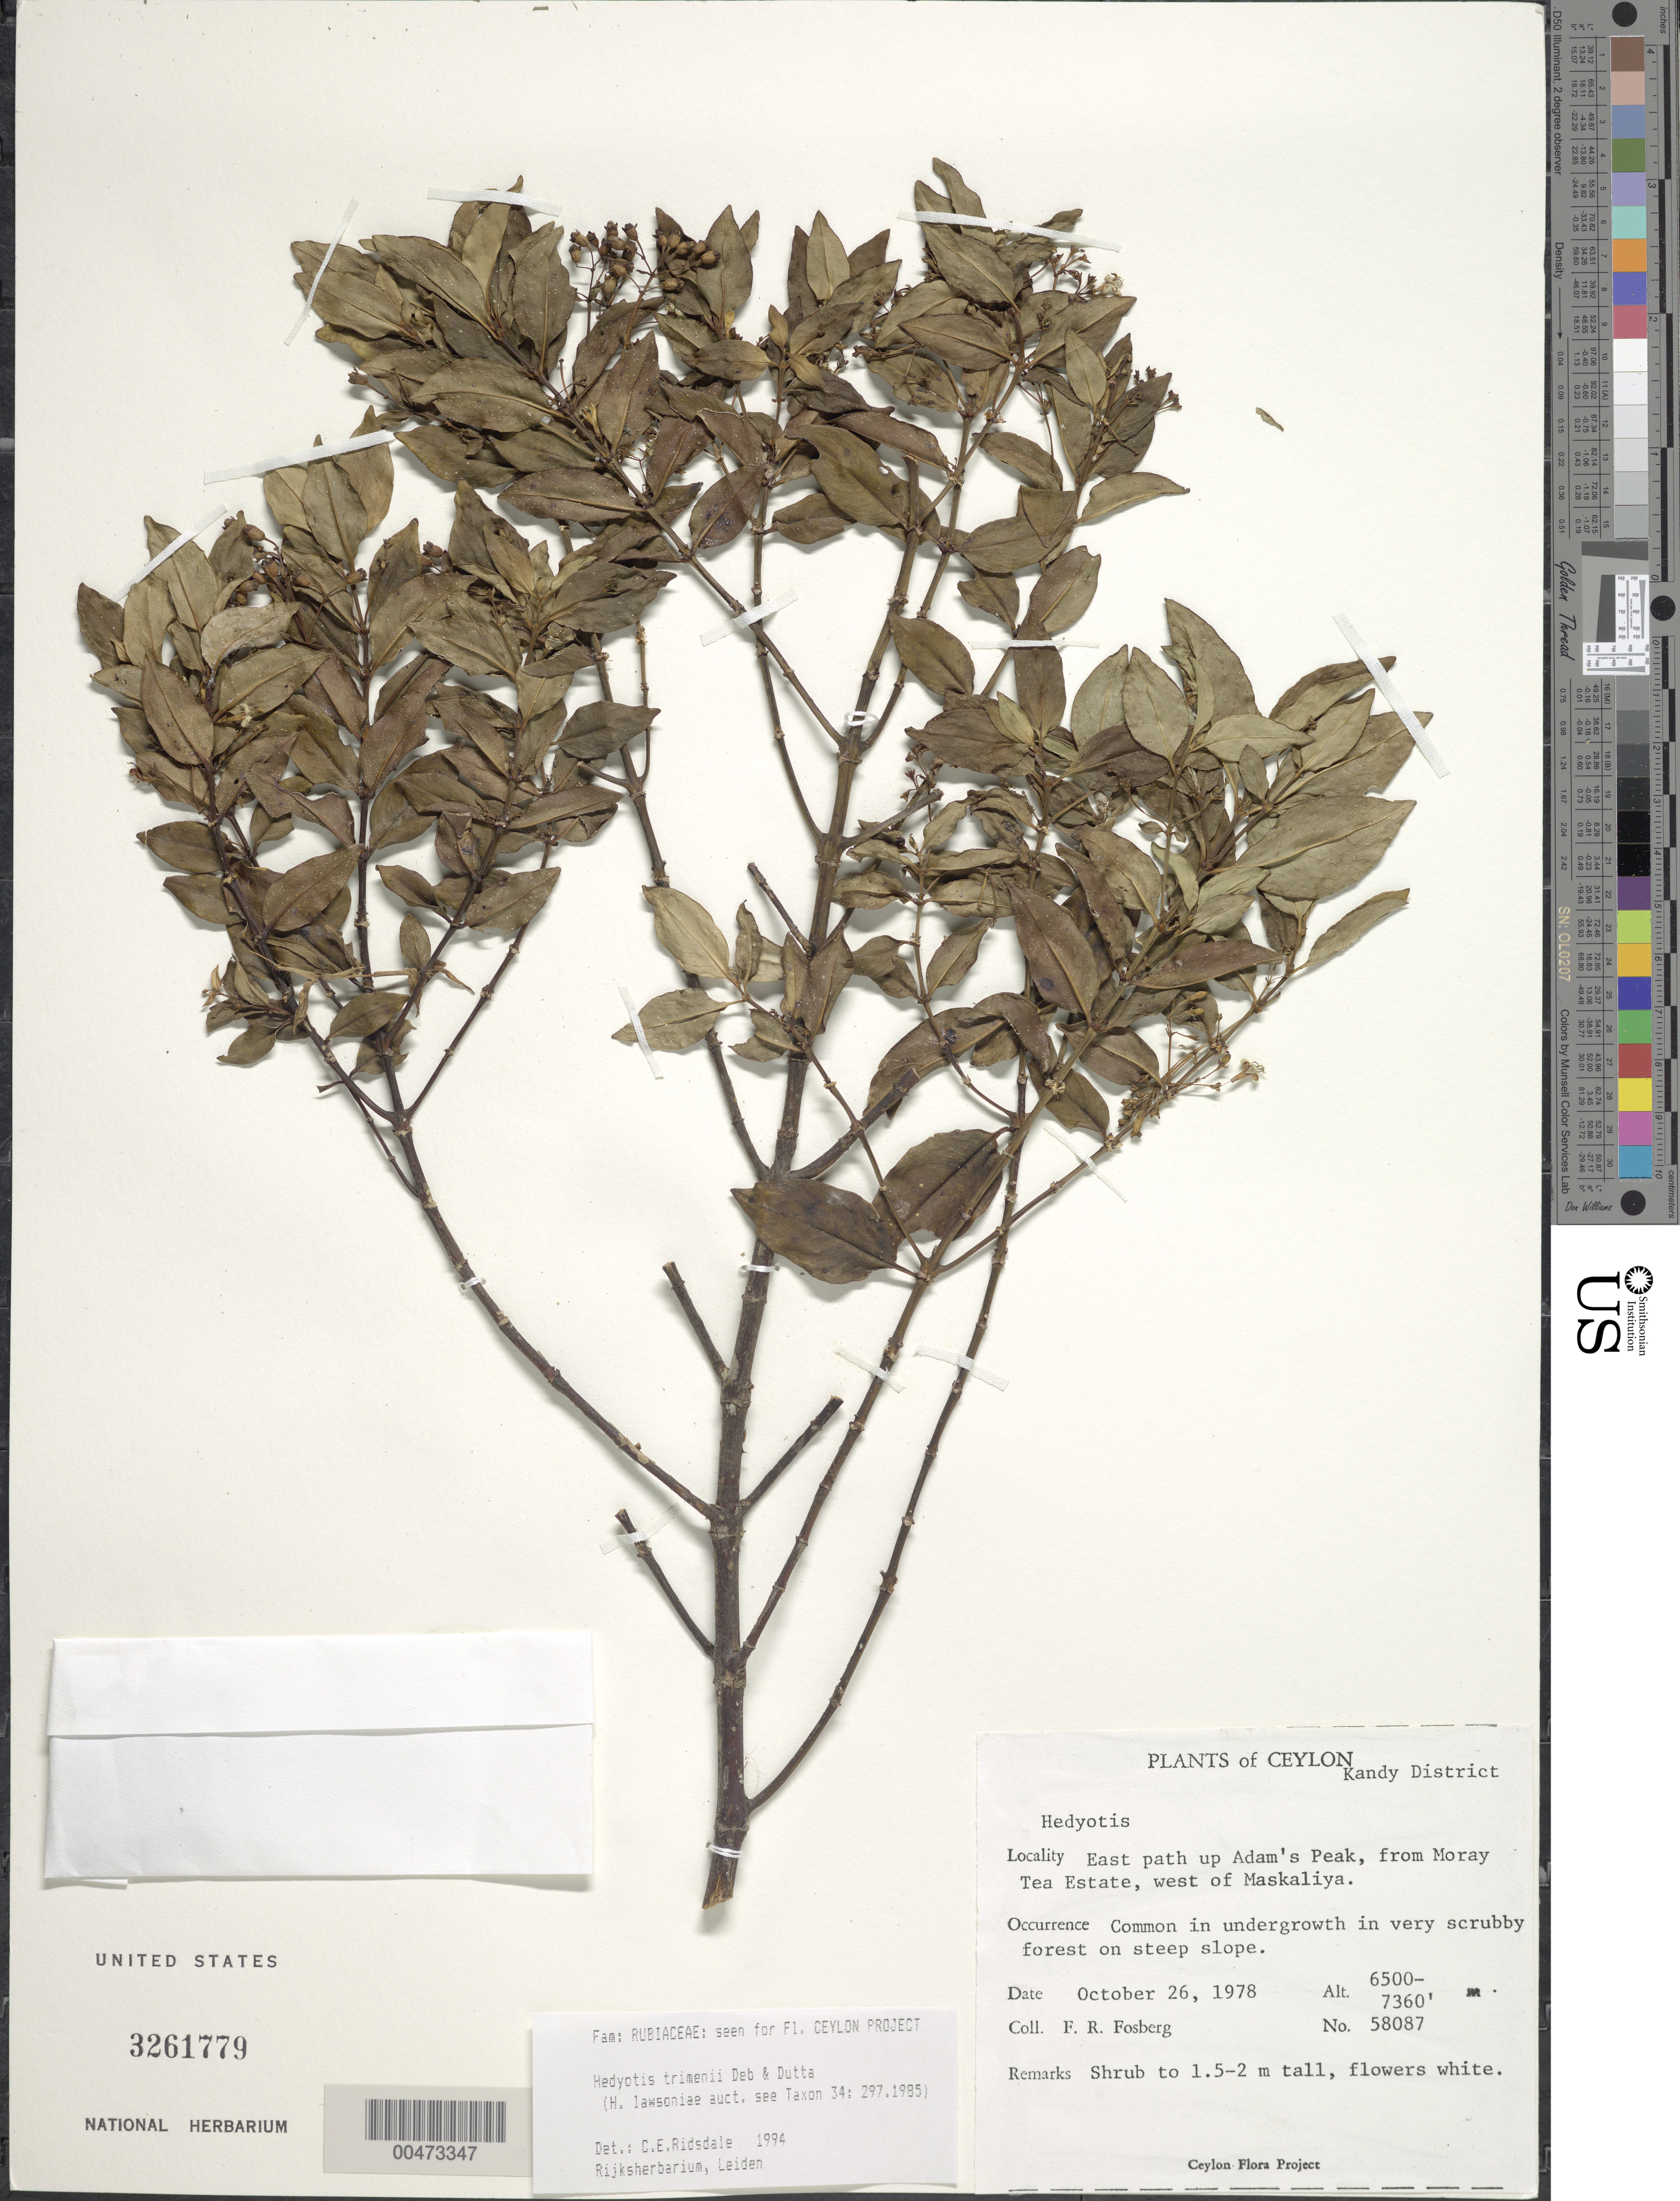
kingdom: Plantae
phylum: Tracheophyta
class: Magnoliopsida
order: Gentianales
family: Rubiaceae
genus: Hedyotis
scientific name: Hedyotis trimenii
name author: Deb & R. Dutta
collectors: F. R. Fosberg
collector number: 58087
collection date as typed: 26 Oct 1978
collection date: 1978-10-26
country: Sri Lanka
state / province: Central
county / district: Kandy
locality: Moray Estate, E path up Adam's Peak, W of Maskaliya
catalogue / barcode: US 3261779